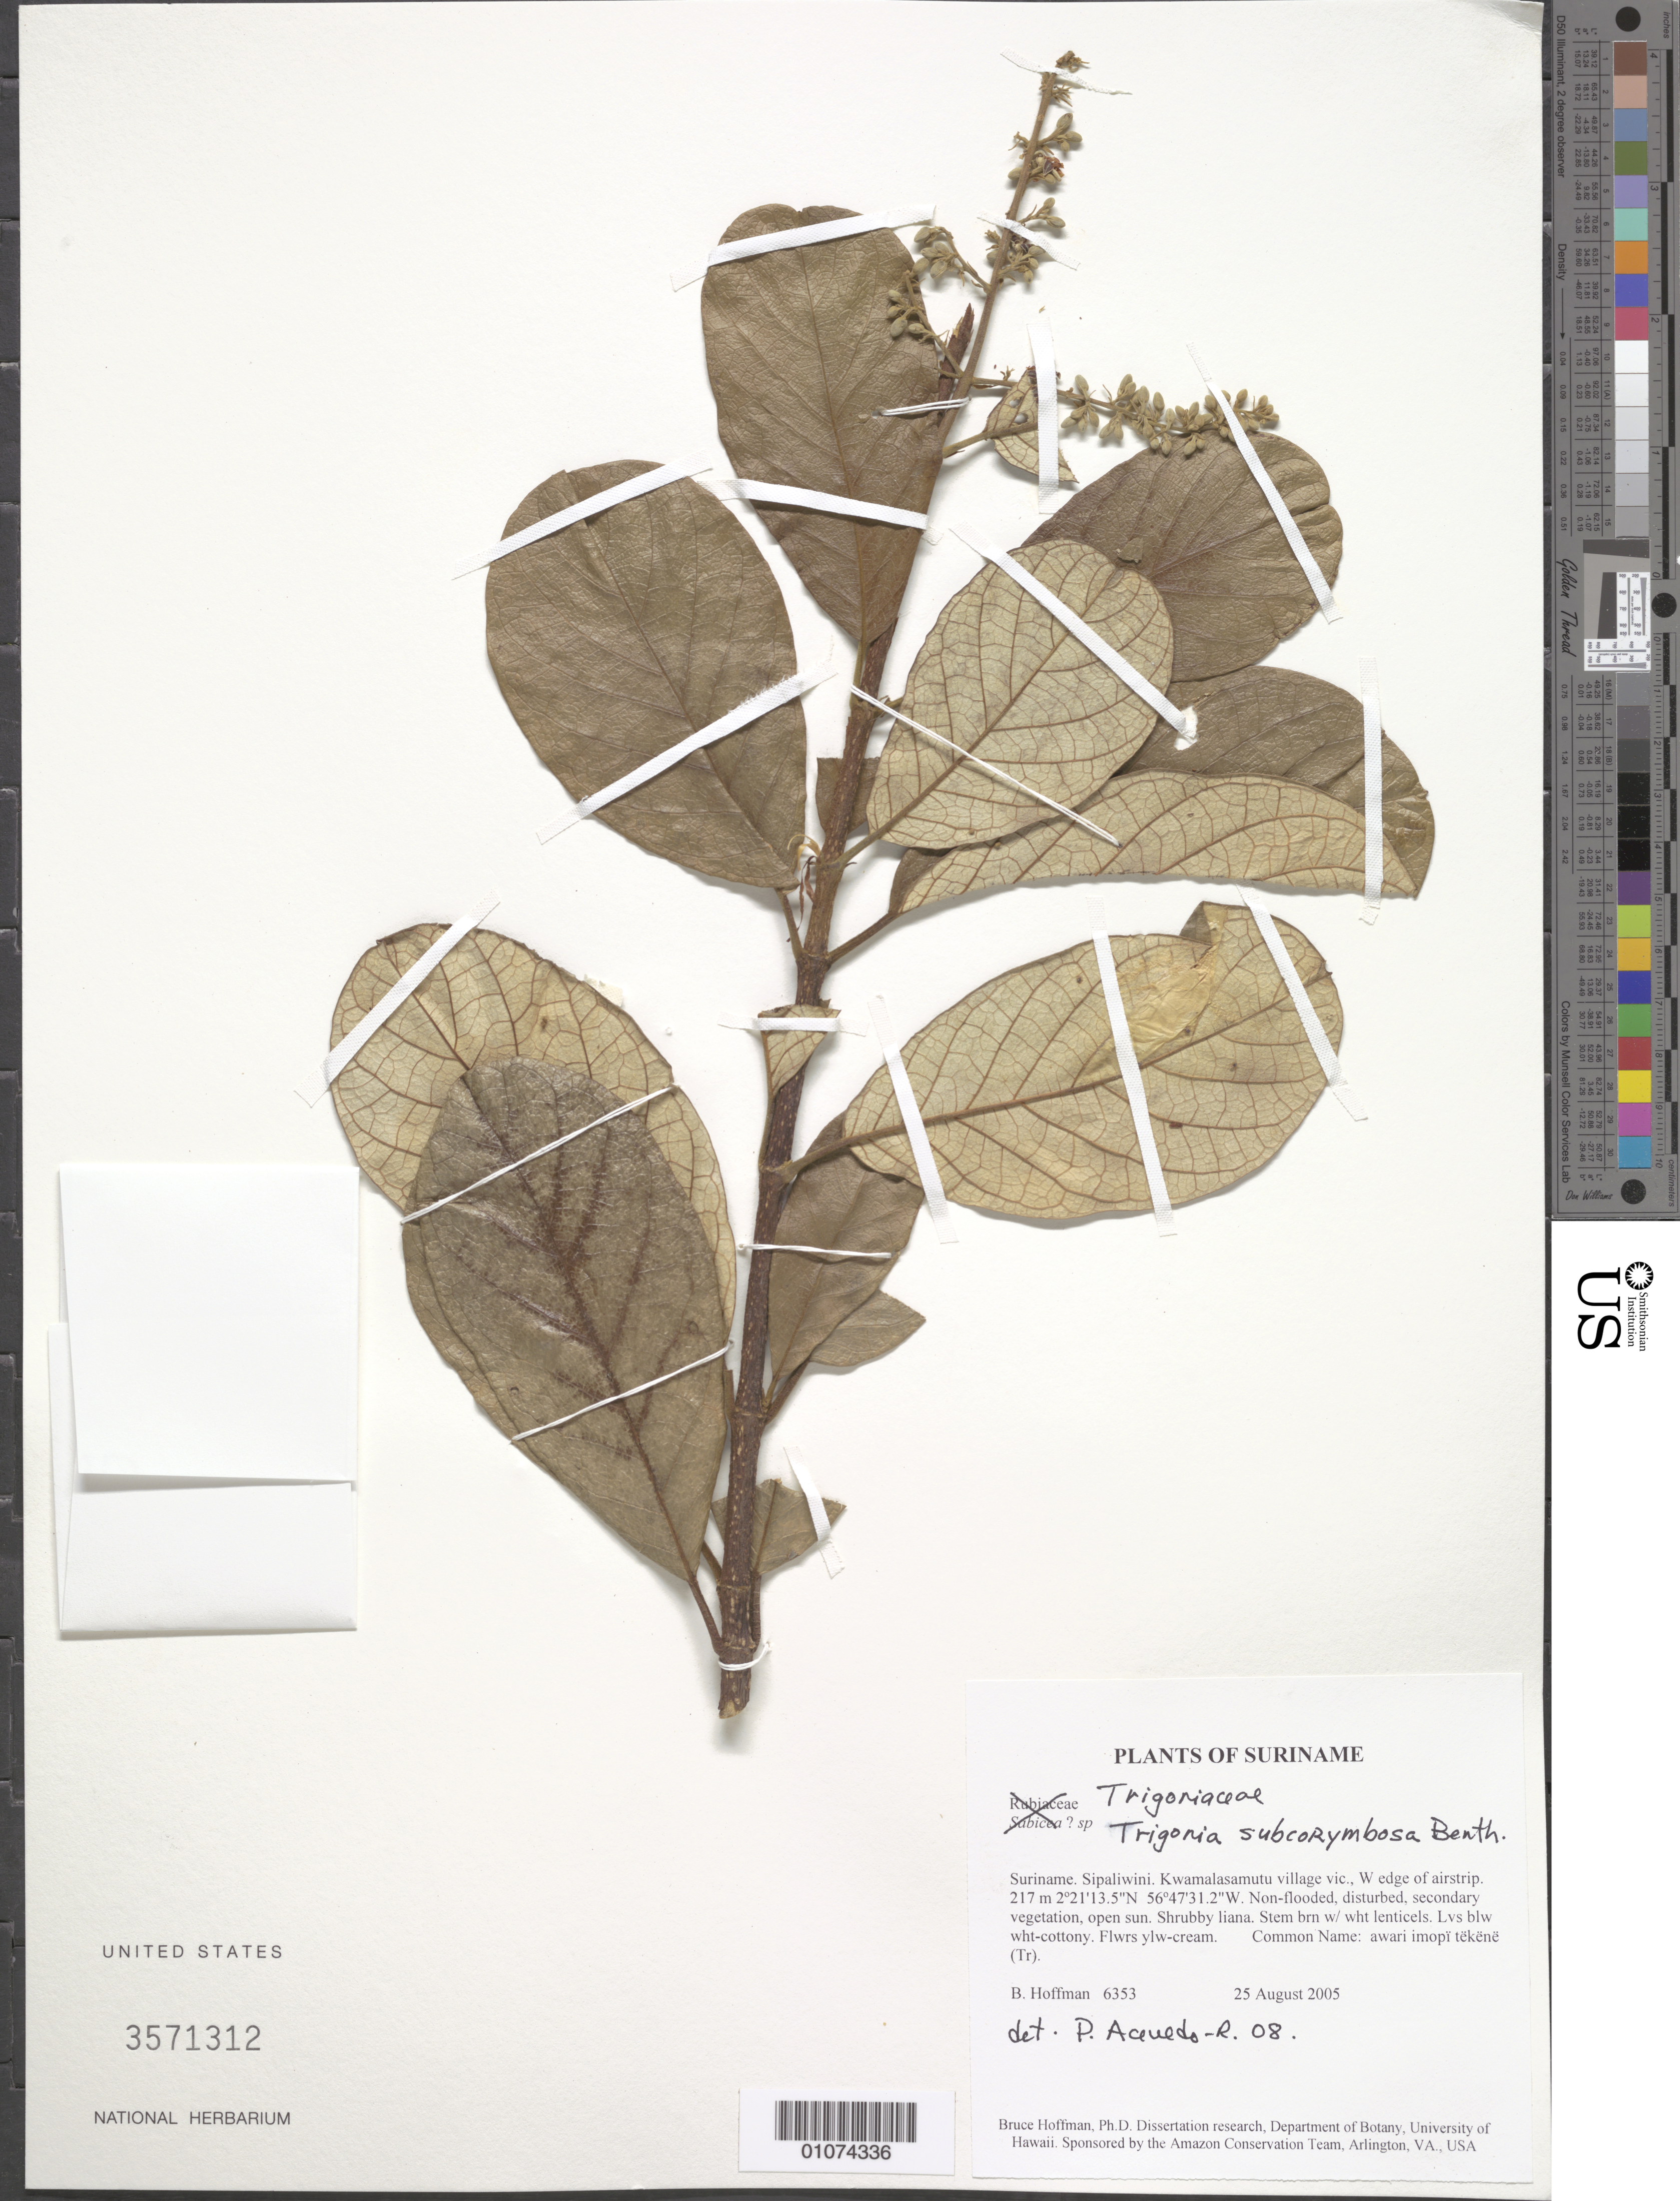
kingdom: Plantae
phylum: Tracheophyta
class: Magnoliopsida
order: Malpighiales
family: Trigoniaceae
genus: Trigonia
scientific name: Trigonia subcymosa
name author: Benth.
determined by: Acevedo-Rodríguez, P., (BOT), Smithsonian Institution - National Museum of Natural History (UNITED STATES)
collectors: B. Hoffman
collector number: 6353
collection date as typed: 25 August 2005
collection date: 2005-08-25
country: Suriname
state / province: Sipaliwini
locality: Kwamalasamutu village vic., W edge of airstrip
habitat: Non-flooded, disturbed, secondary vegetation, open sun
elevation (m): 217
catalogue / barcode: US 3571312